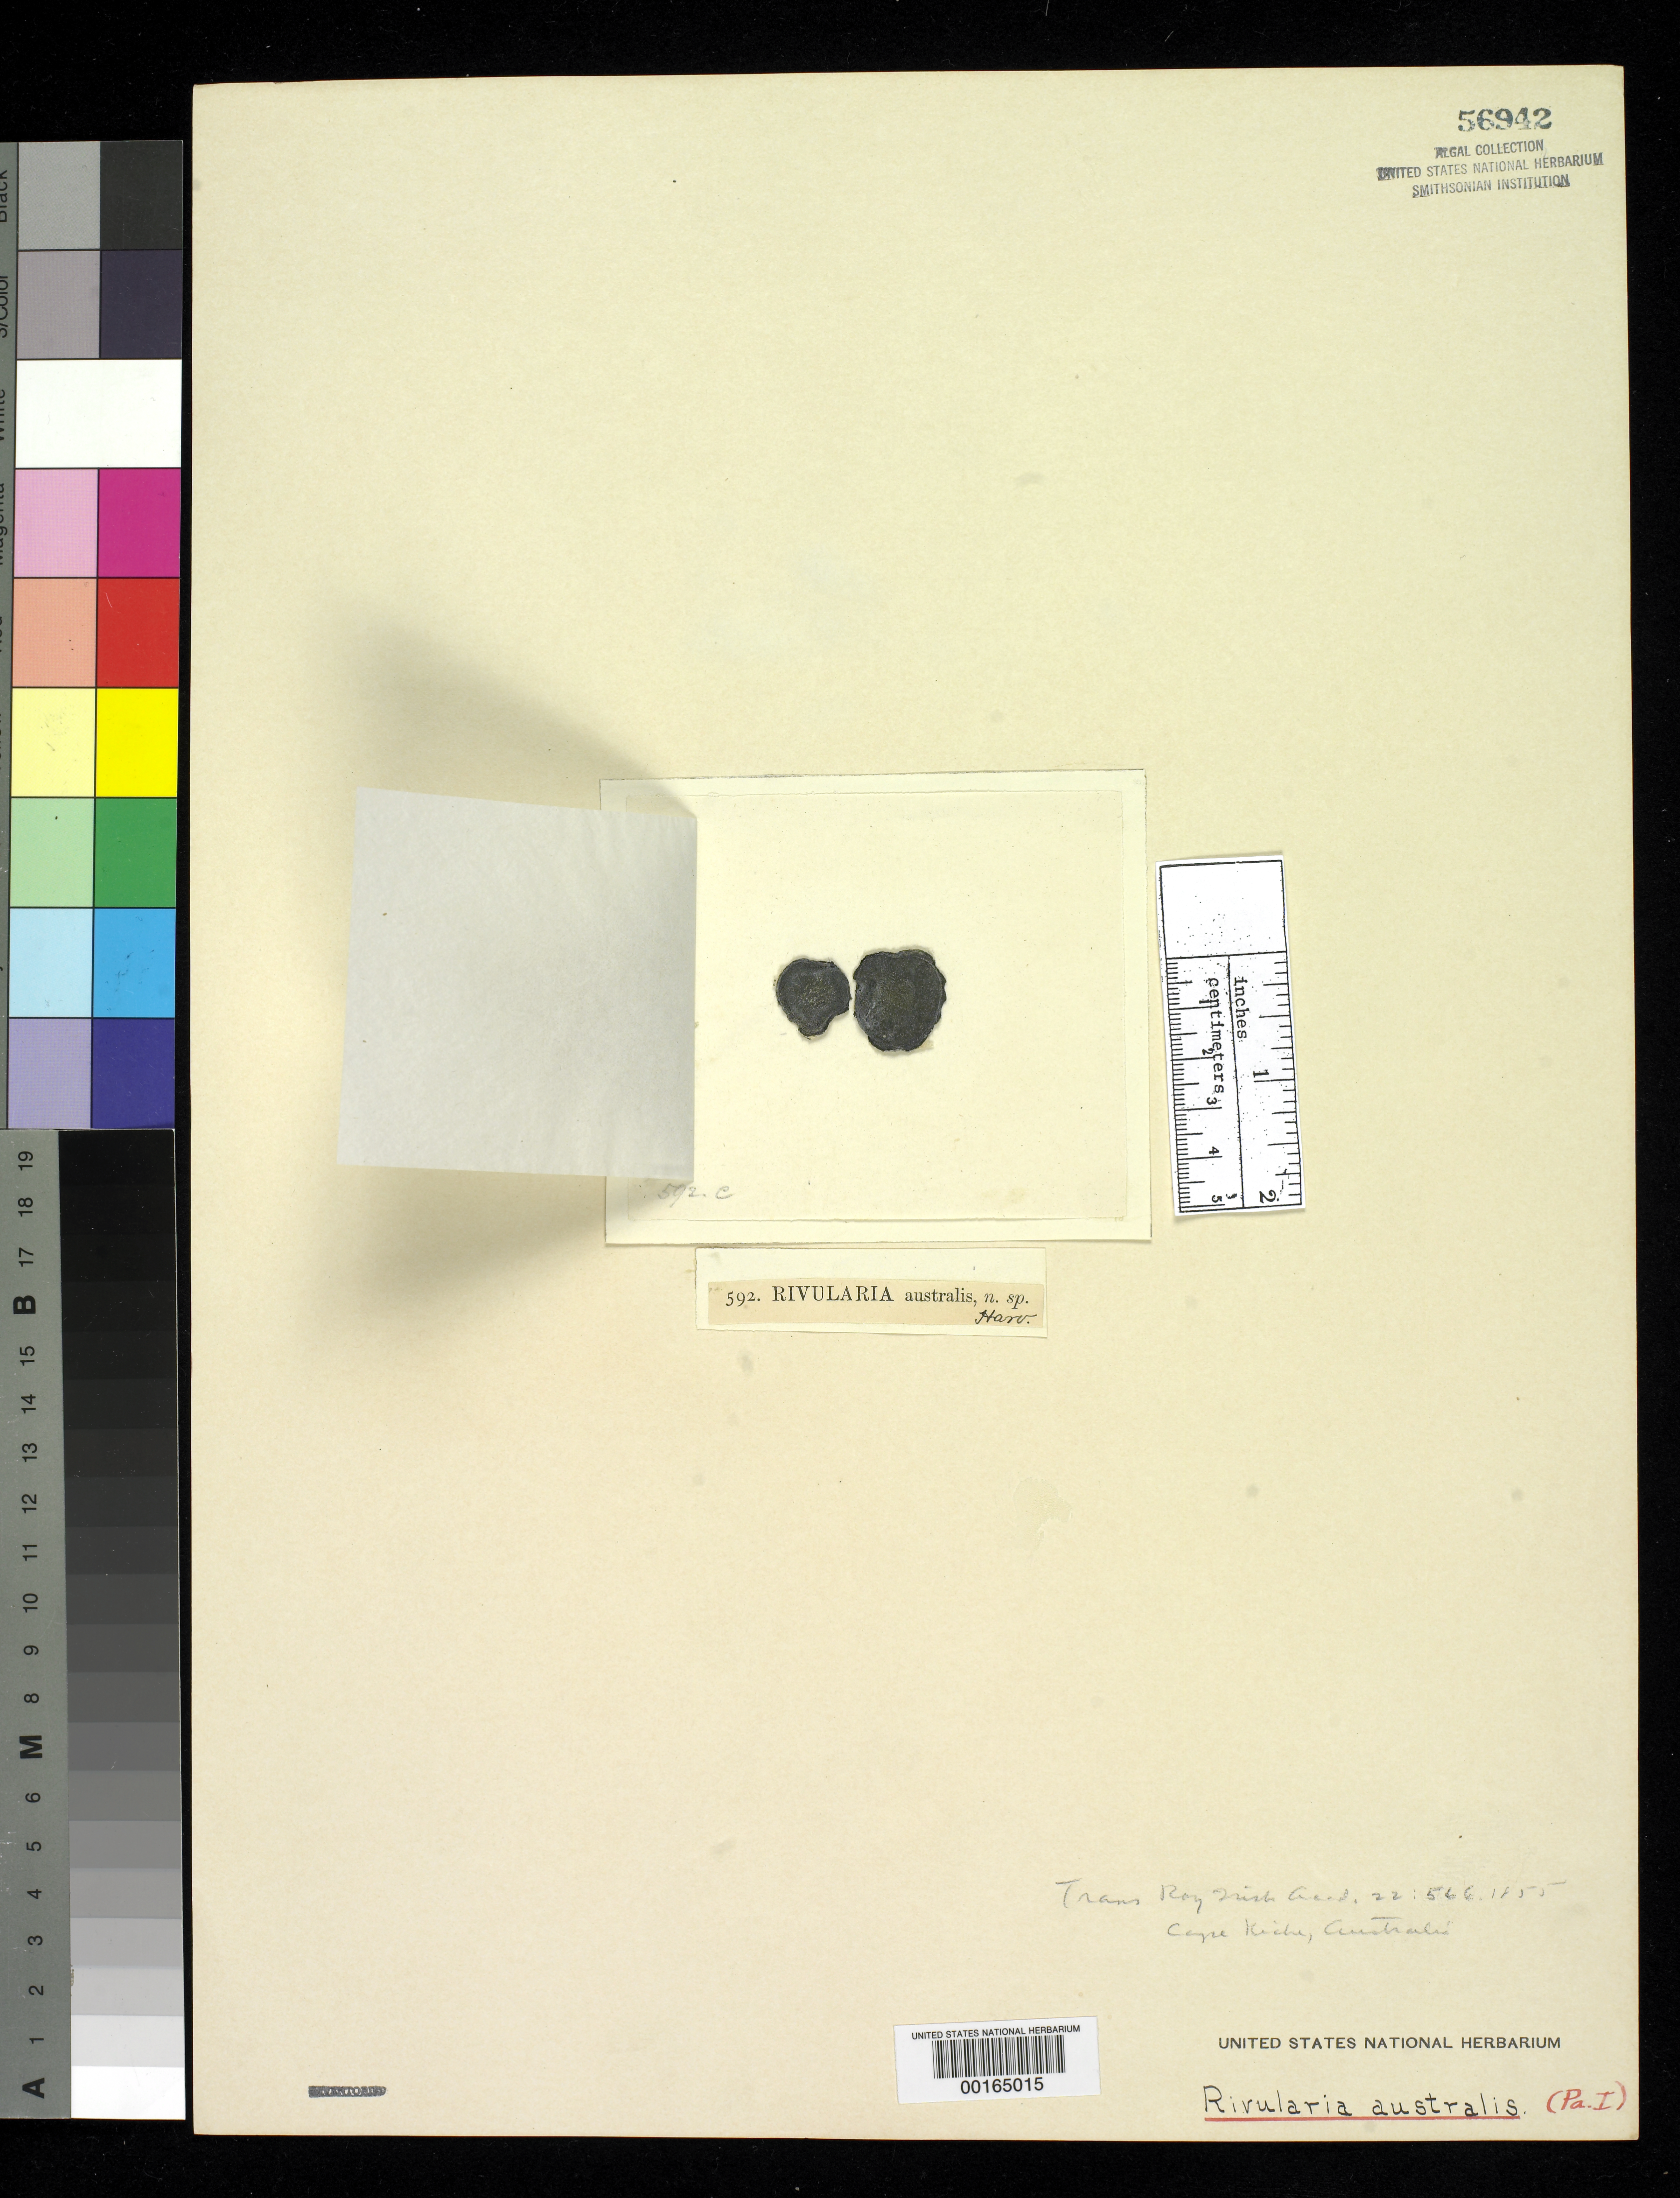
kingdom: Bacteria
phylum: Cyanobacteria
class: Cyanobacteriia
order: Cyanobacteriales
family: Nostocaceae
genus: Rivularia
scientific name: Rivularia australis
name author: Harv.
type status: Isotype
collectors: W. Harvey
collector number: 592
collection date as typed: Mar 1854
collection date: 1854-03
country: Australia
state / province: Western Australia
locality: Cape Riche.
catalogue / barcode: US 56942